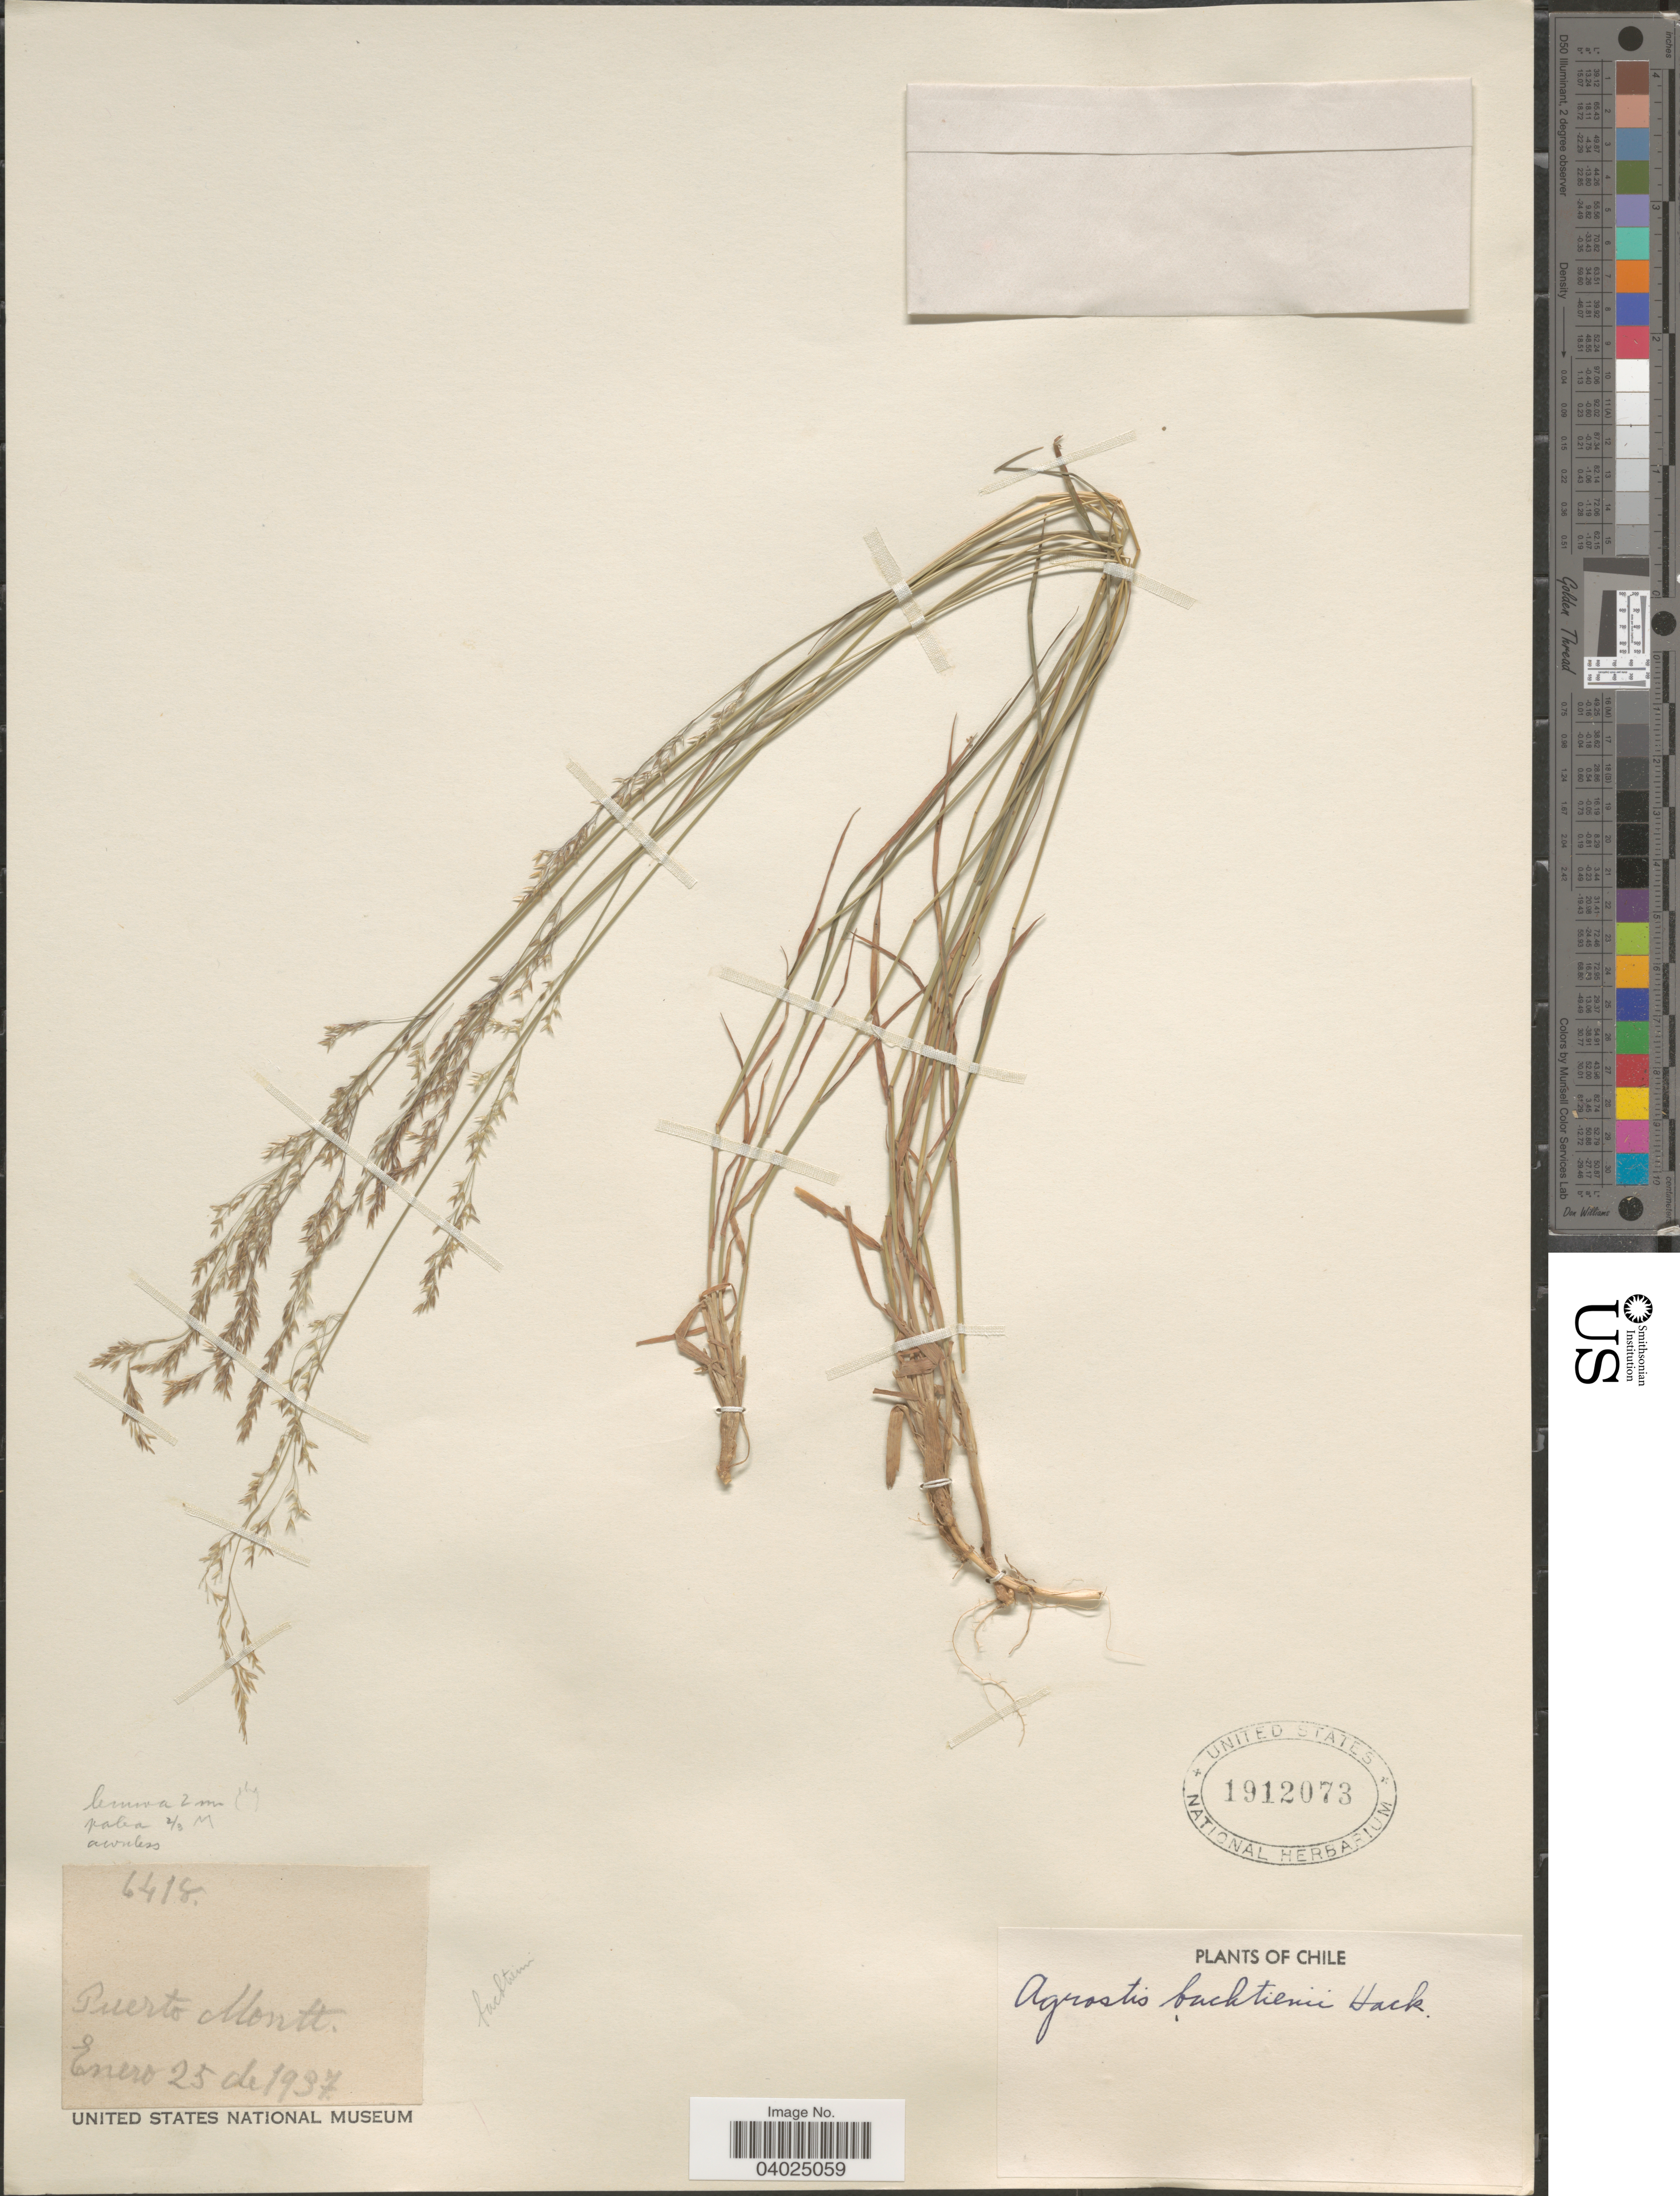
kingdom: Plantae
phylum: Tracheophyta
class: Liliopsida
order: Poales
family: Poaceae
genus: Agrostis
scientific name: Agrostis vidalii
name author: Phil.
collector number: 6418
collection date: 1937-01-25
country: Chile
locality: Puerto Montt.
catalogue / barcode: US 1912073